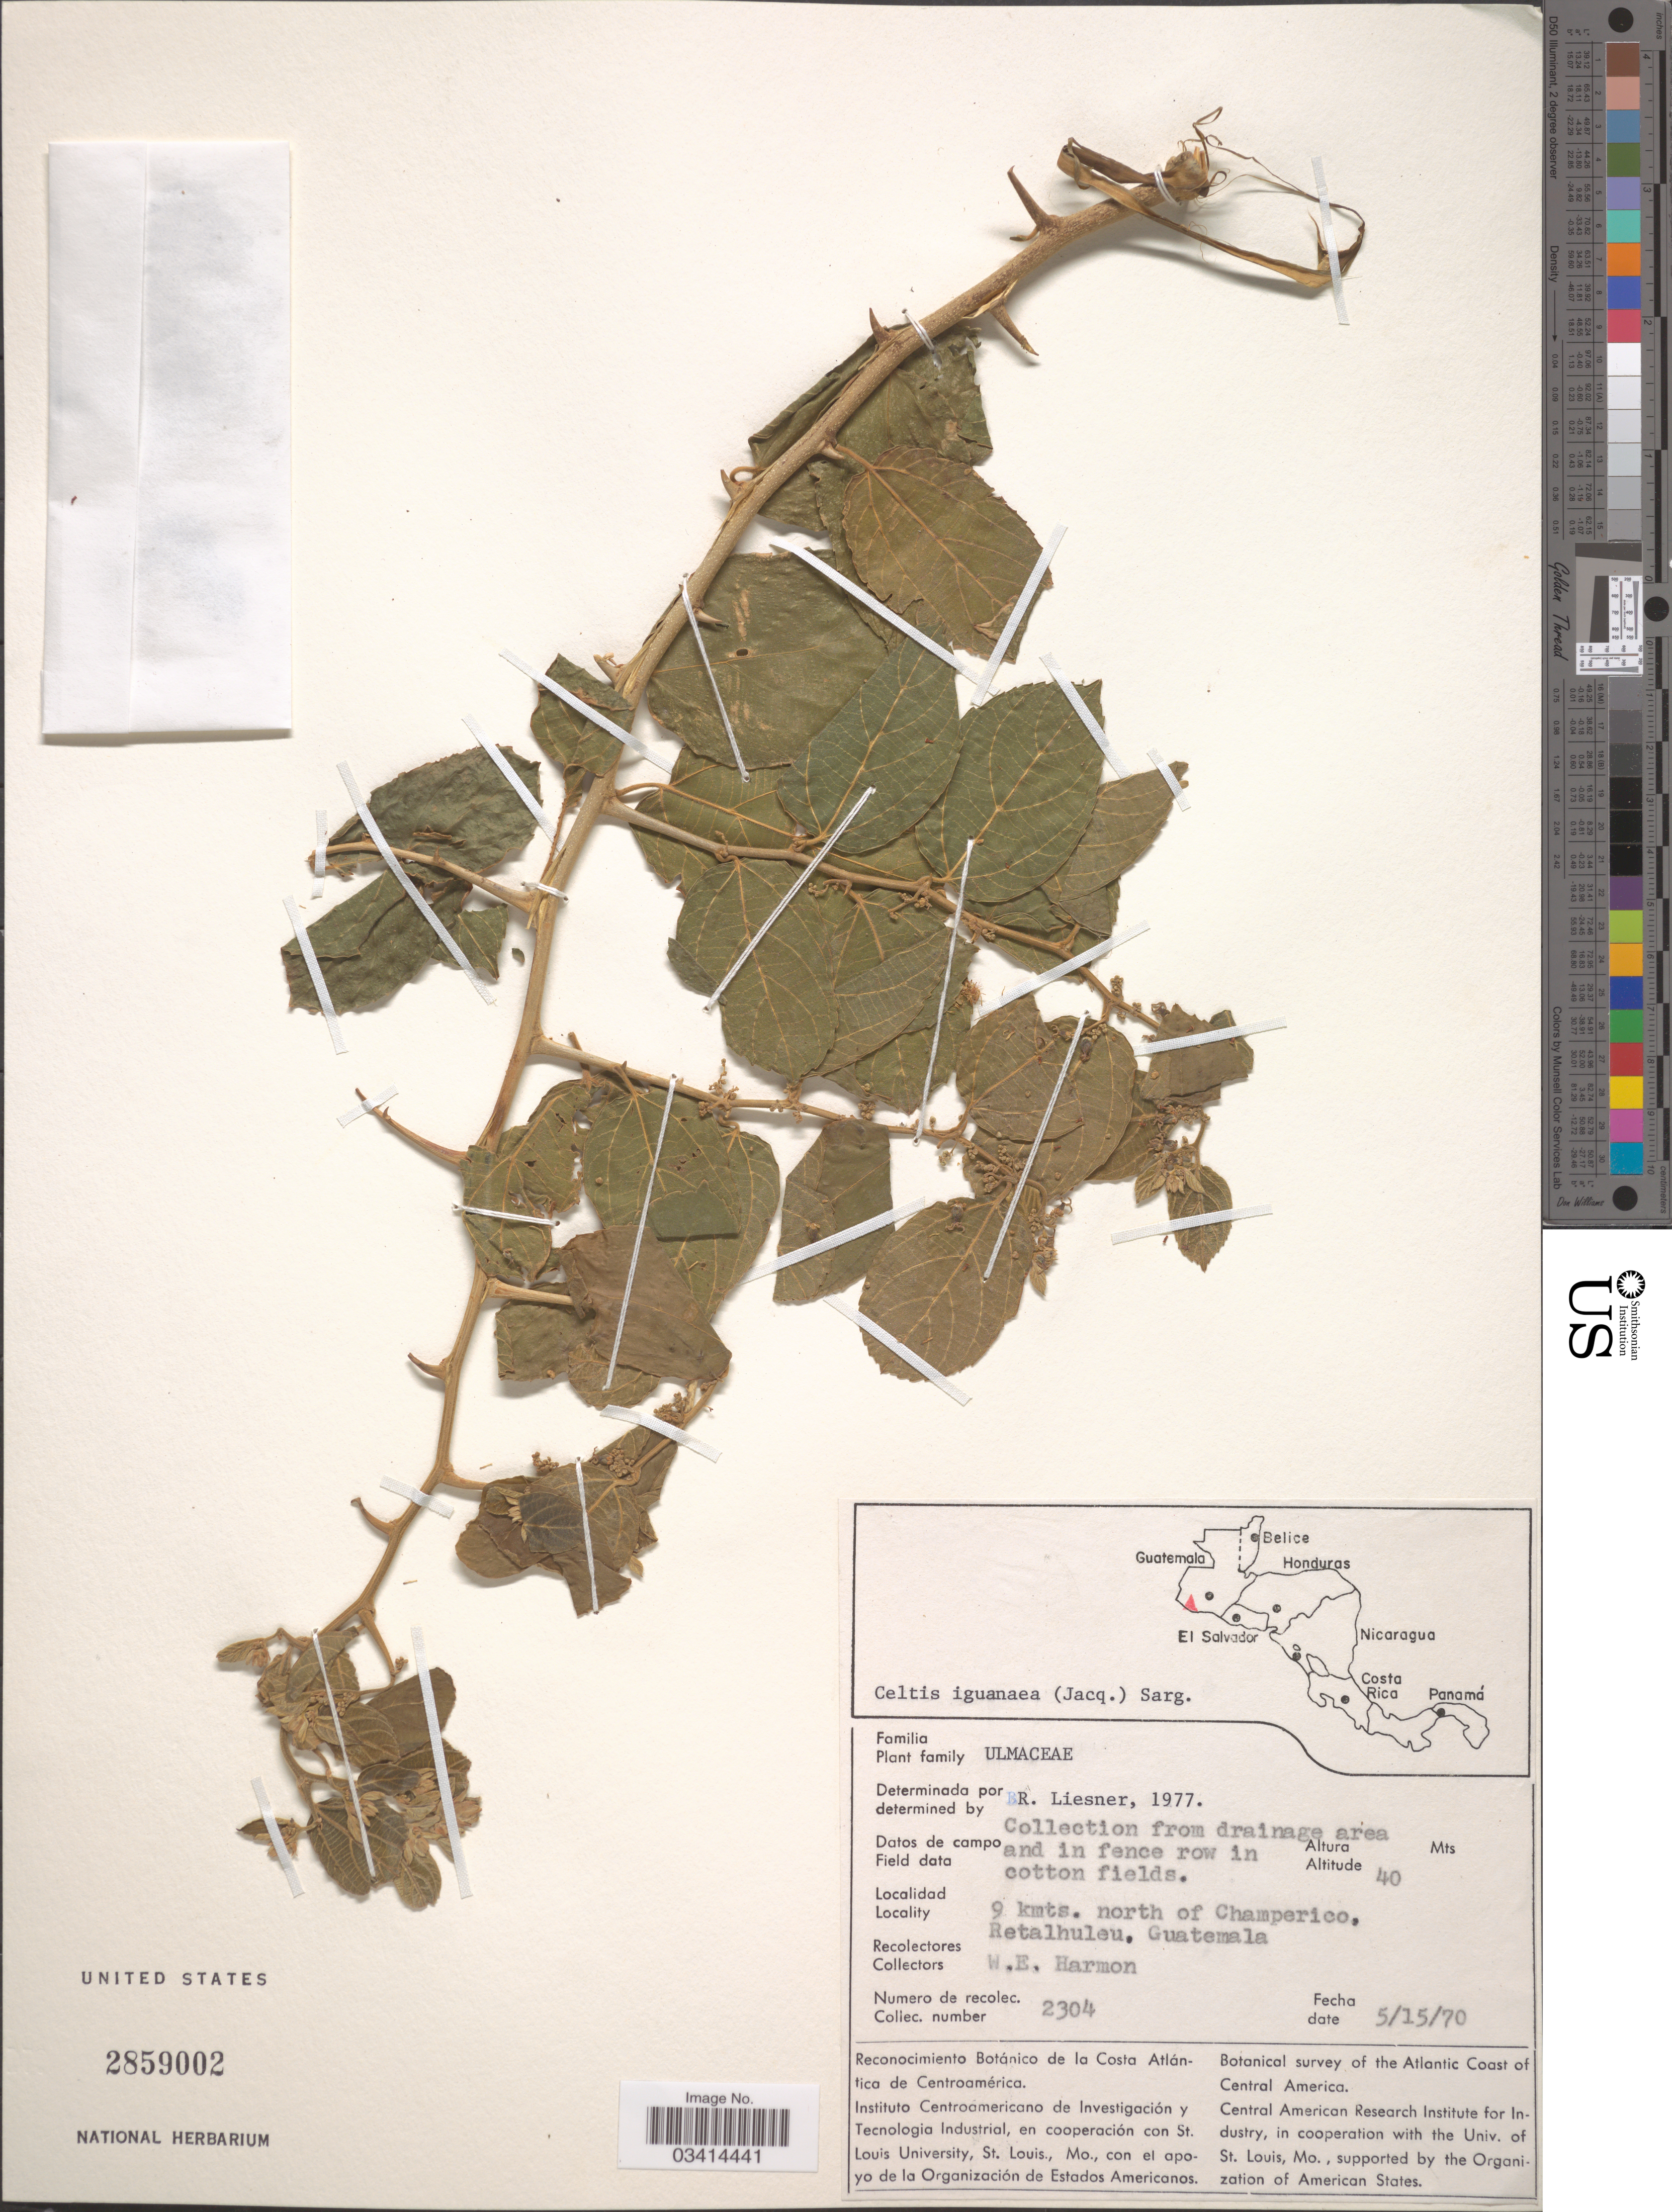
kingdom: Plantae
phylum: Tracheophyta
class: Magnoliopsida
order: Rosales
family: Cannabaceae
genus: Celtis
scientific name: Celtis iguanaea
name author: (Jacq.) Sarg.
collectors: W. E. Harmon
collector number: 2304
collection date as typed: Transcribed d/m/y: 15/5/70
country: Guatemala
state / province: Retalhuleu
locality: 9 kmts. north of Champerico.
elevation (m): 40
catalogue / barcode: US 2859002